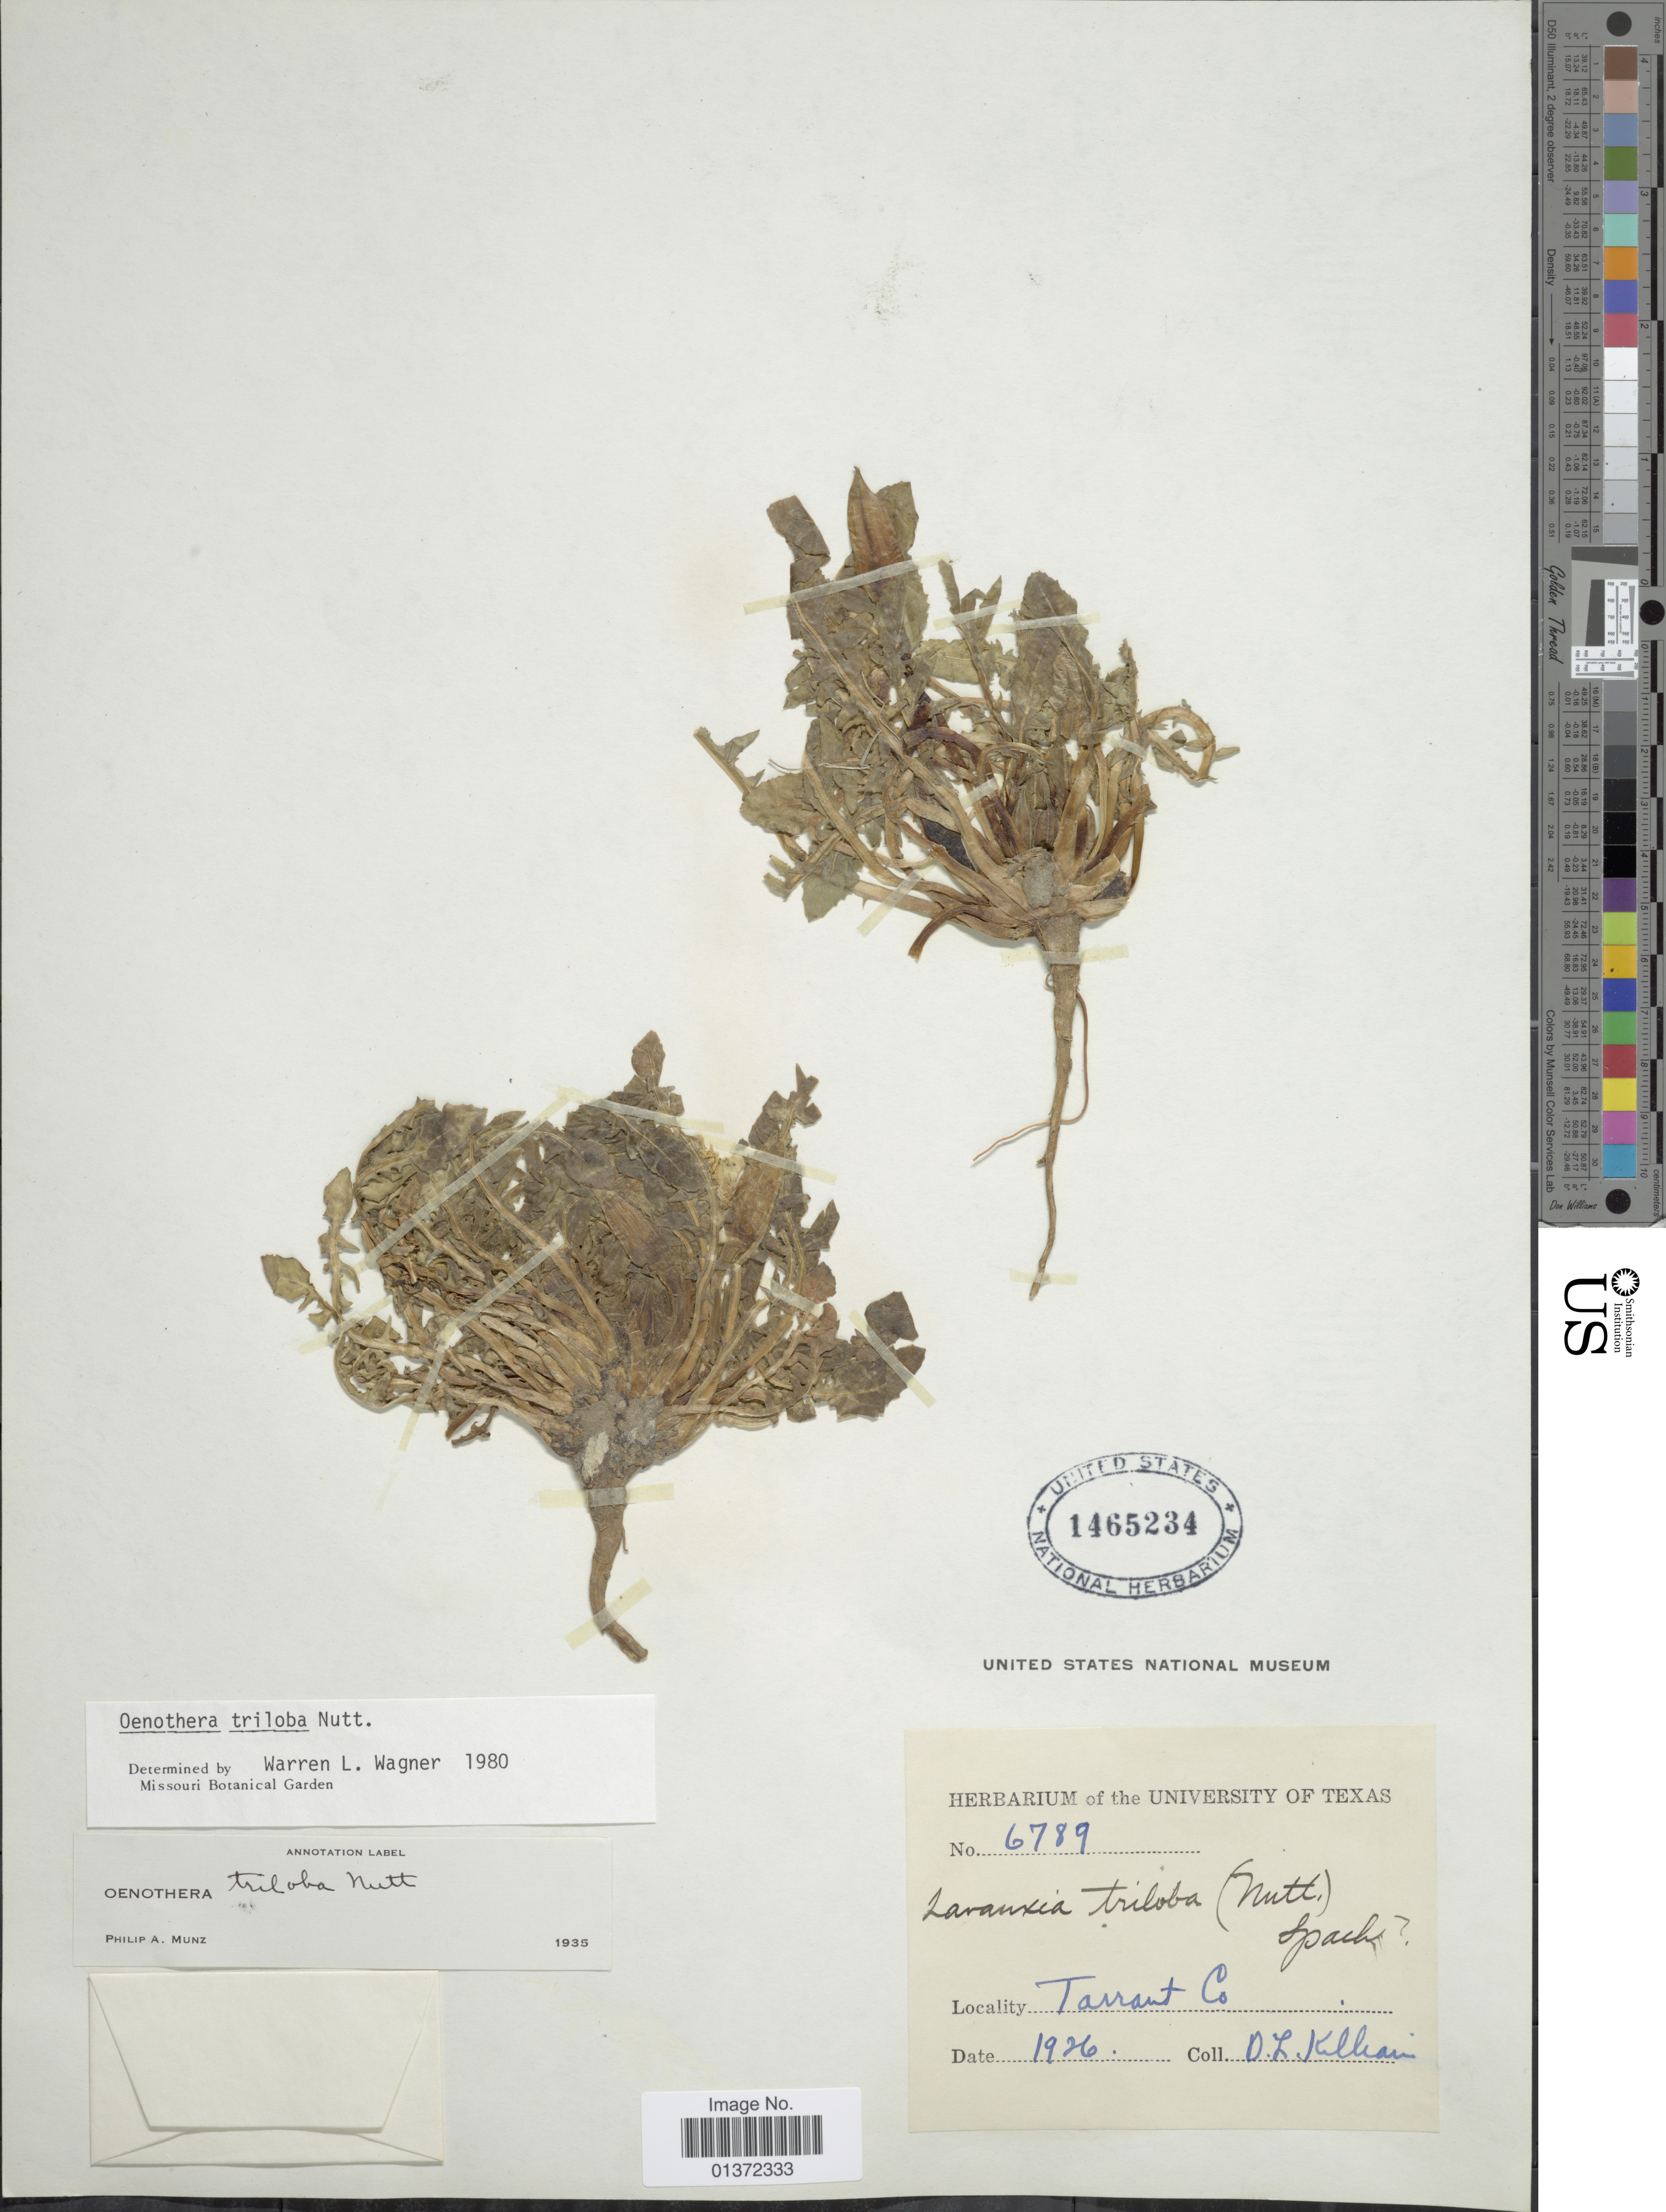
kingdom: Plantae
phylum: Tracheophyta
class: Magnoliopsida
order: Myrtales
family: Onagraceae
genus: Oenothera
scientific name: Oenothera triloba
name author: Nutt.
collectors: O. Killian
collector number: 6789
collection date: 1926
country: United States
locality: Tarrant Co.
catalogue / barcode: US 1465234